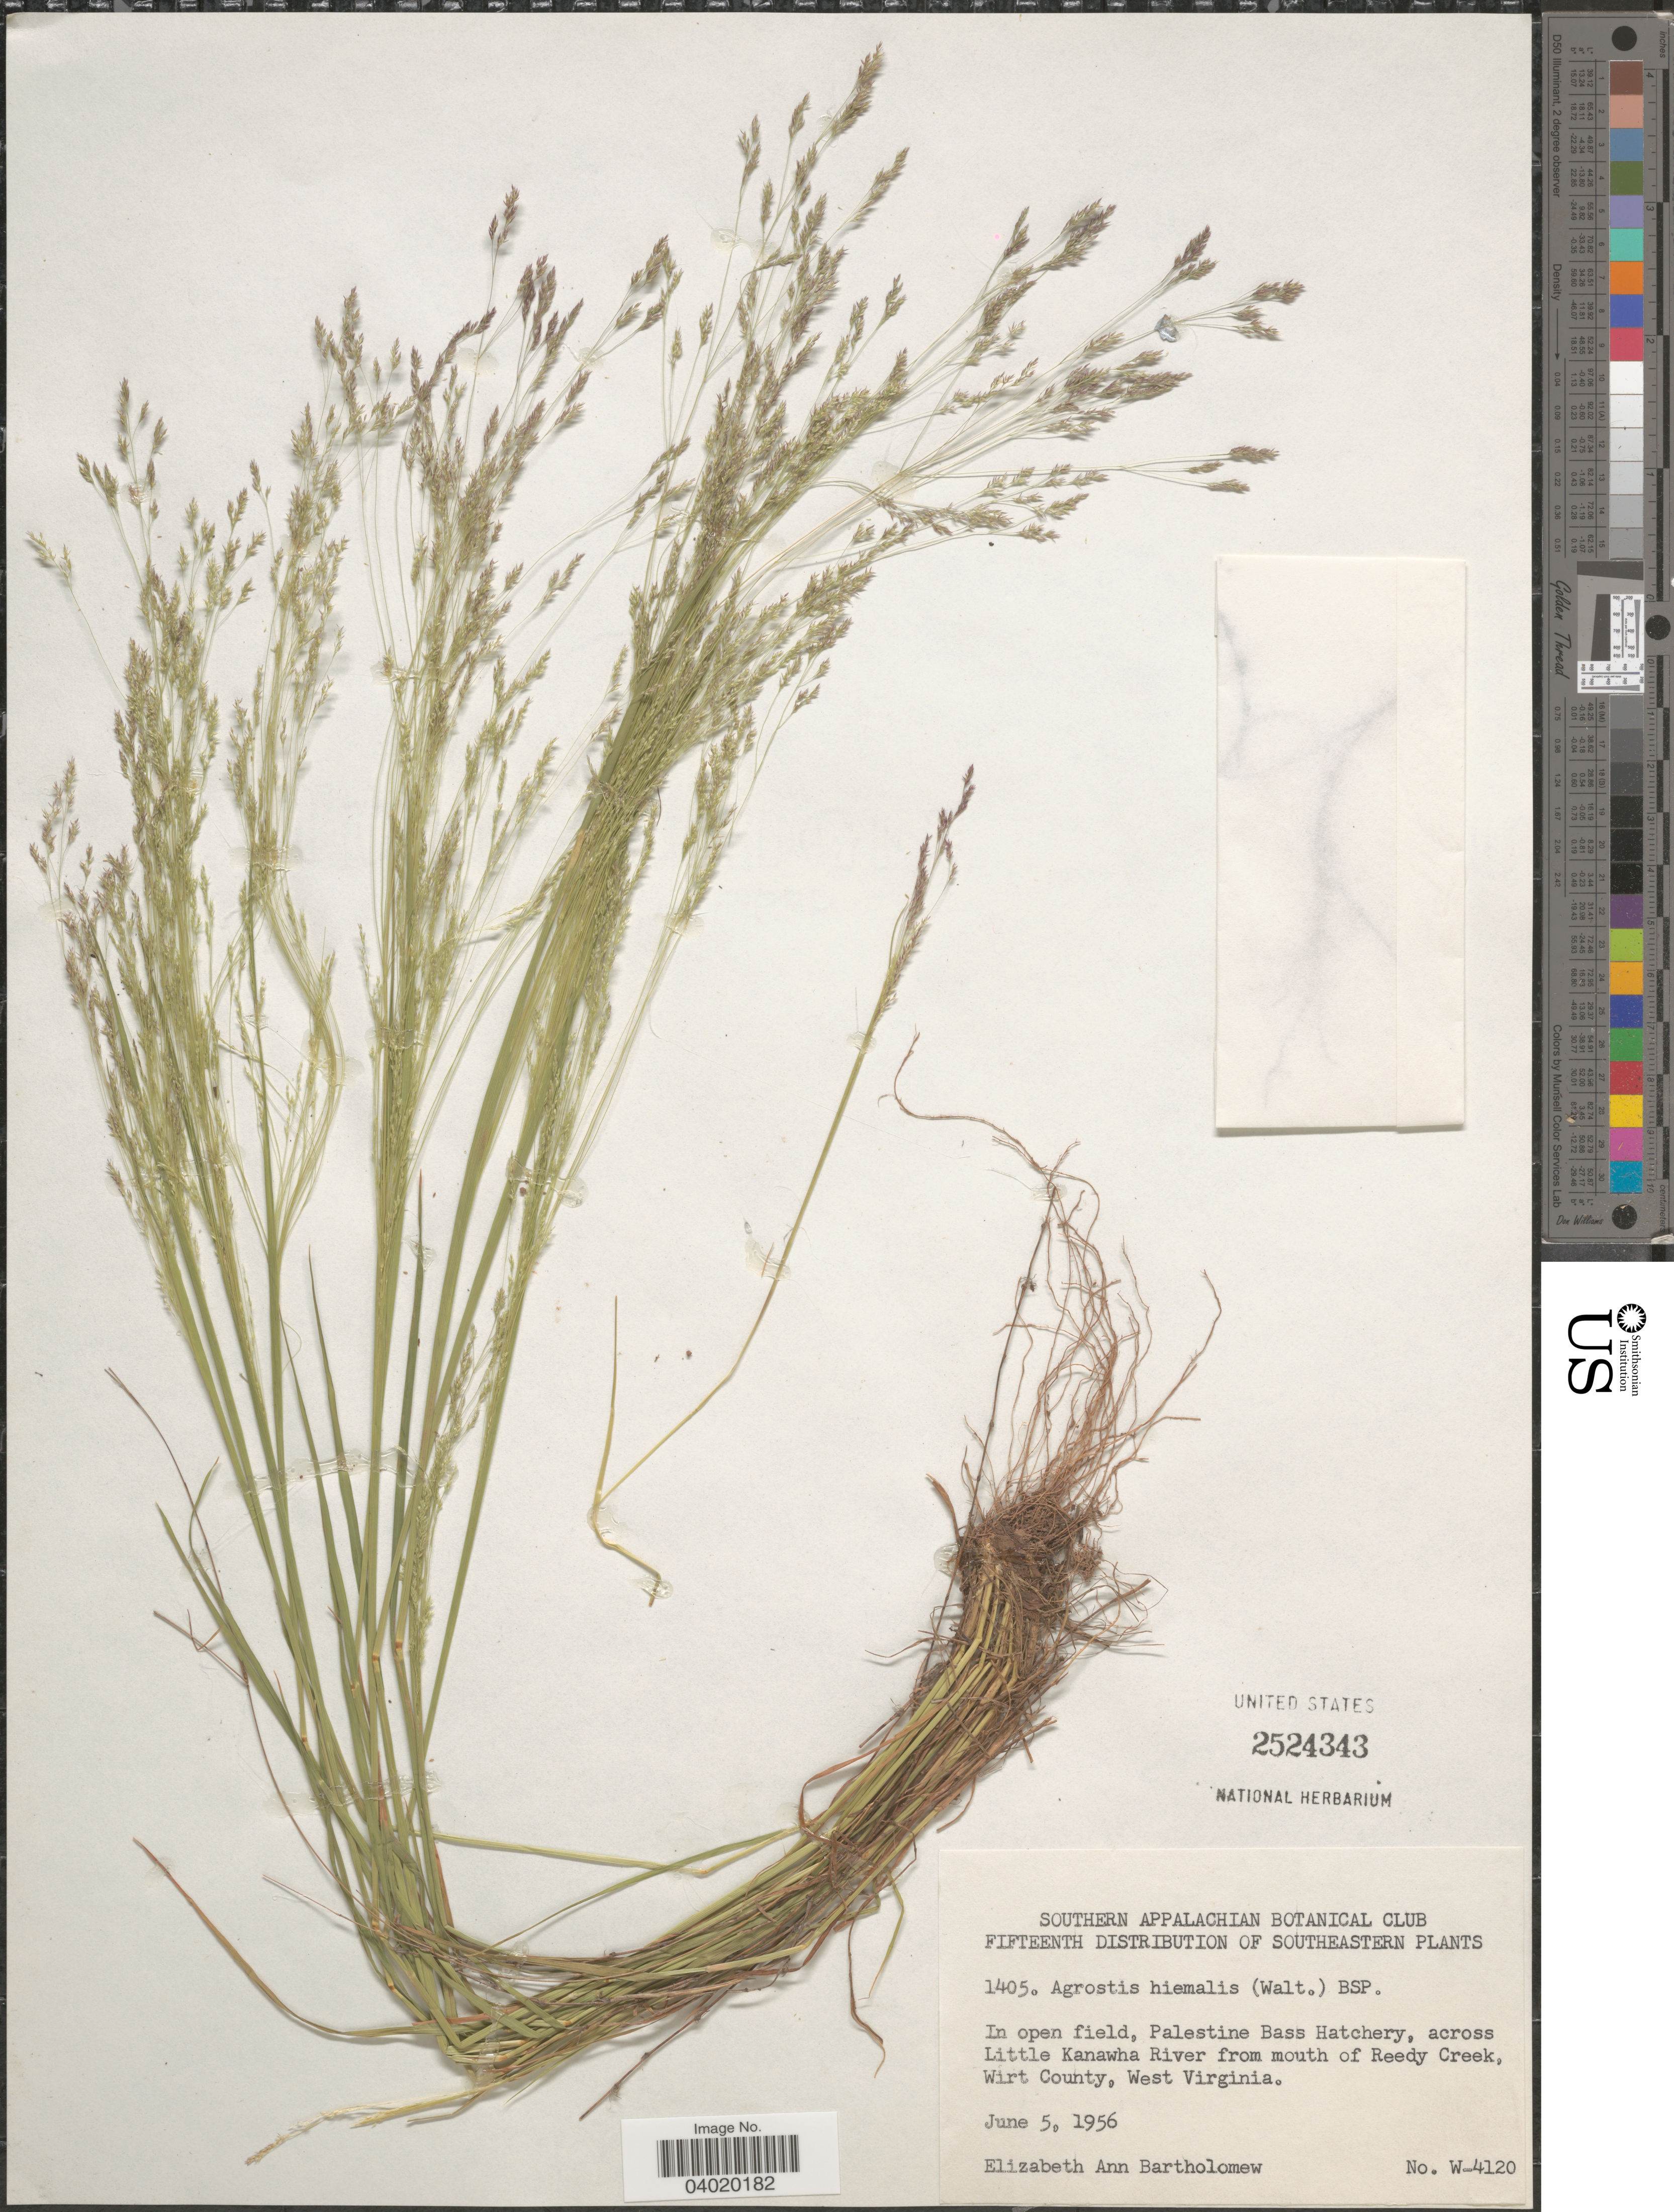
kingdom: Plantae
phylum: Tracheophyta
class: Liliopsida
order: Poales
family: Poaceae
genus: Agrostis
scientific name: Agrostis hyemalis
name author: (Walter) Britton et al.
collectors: E. Bartholomew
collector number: W-4120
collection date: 1956-06-05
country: United States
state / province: West Virginia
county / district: Wirt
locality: In open field, Palestine Bass Hatchery, across Little Kanawha River from mouth of Reedy Creek, Wirt County.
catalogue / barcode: US 2524343